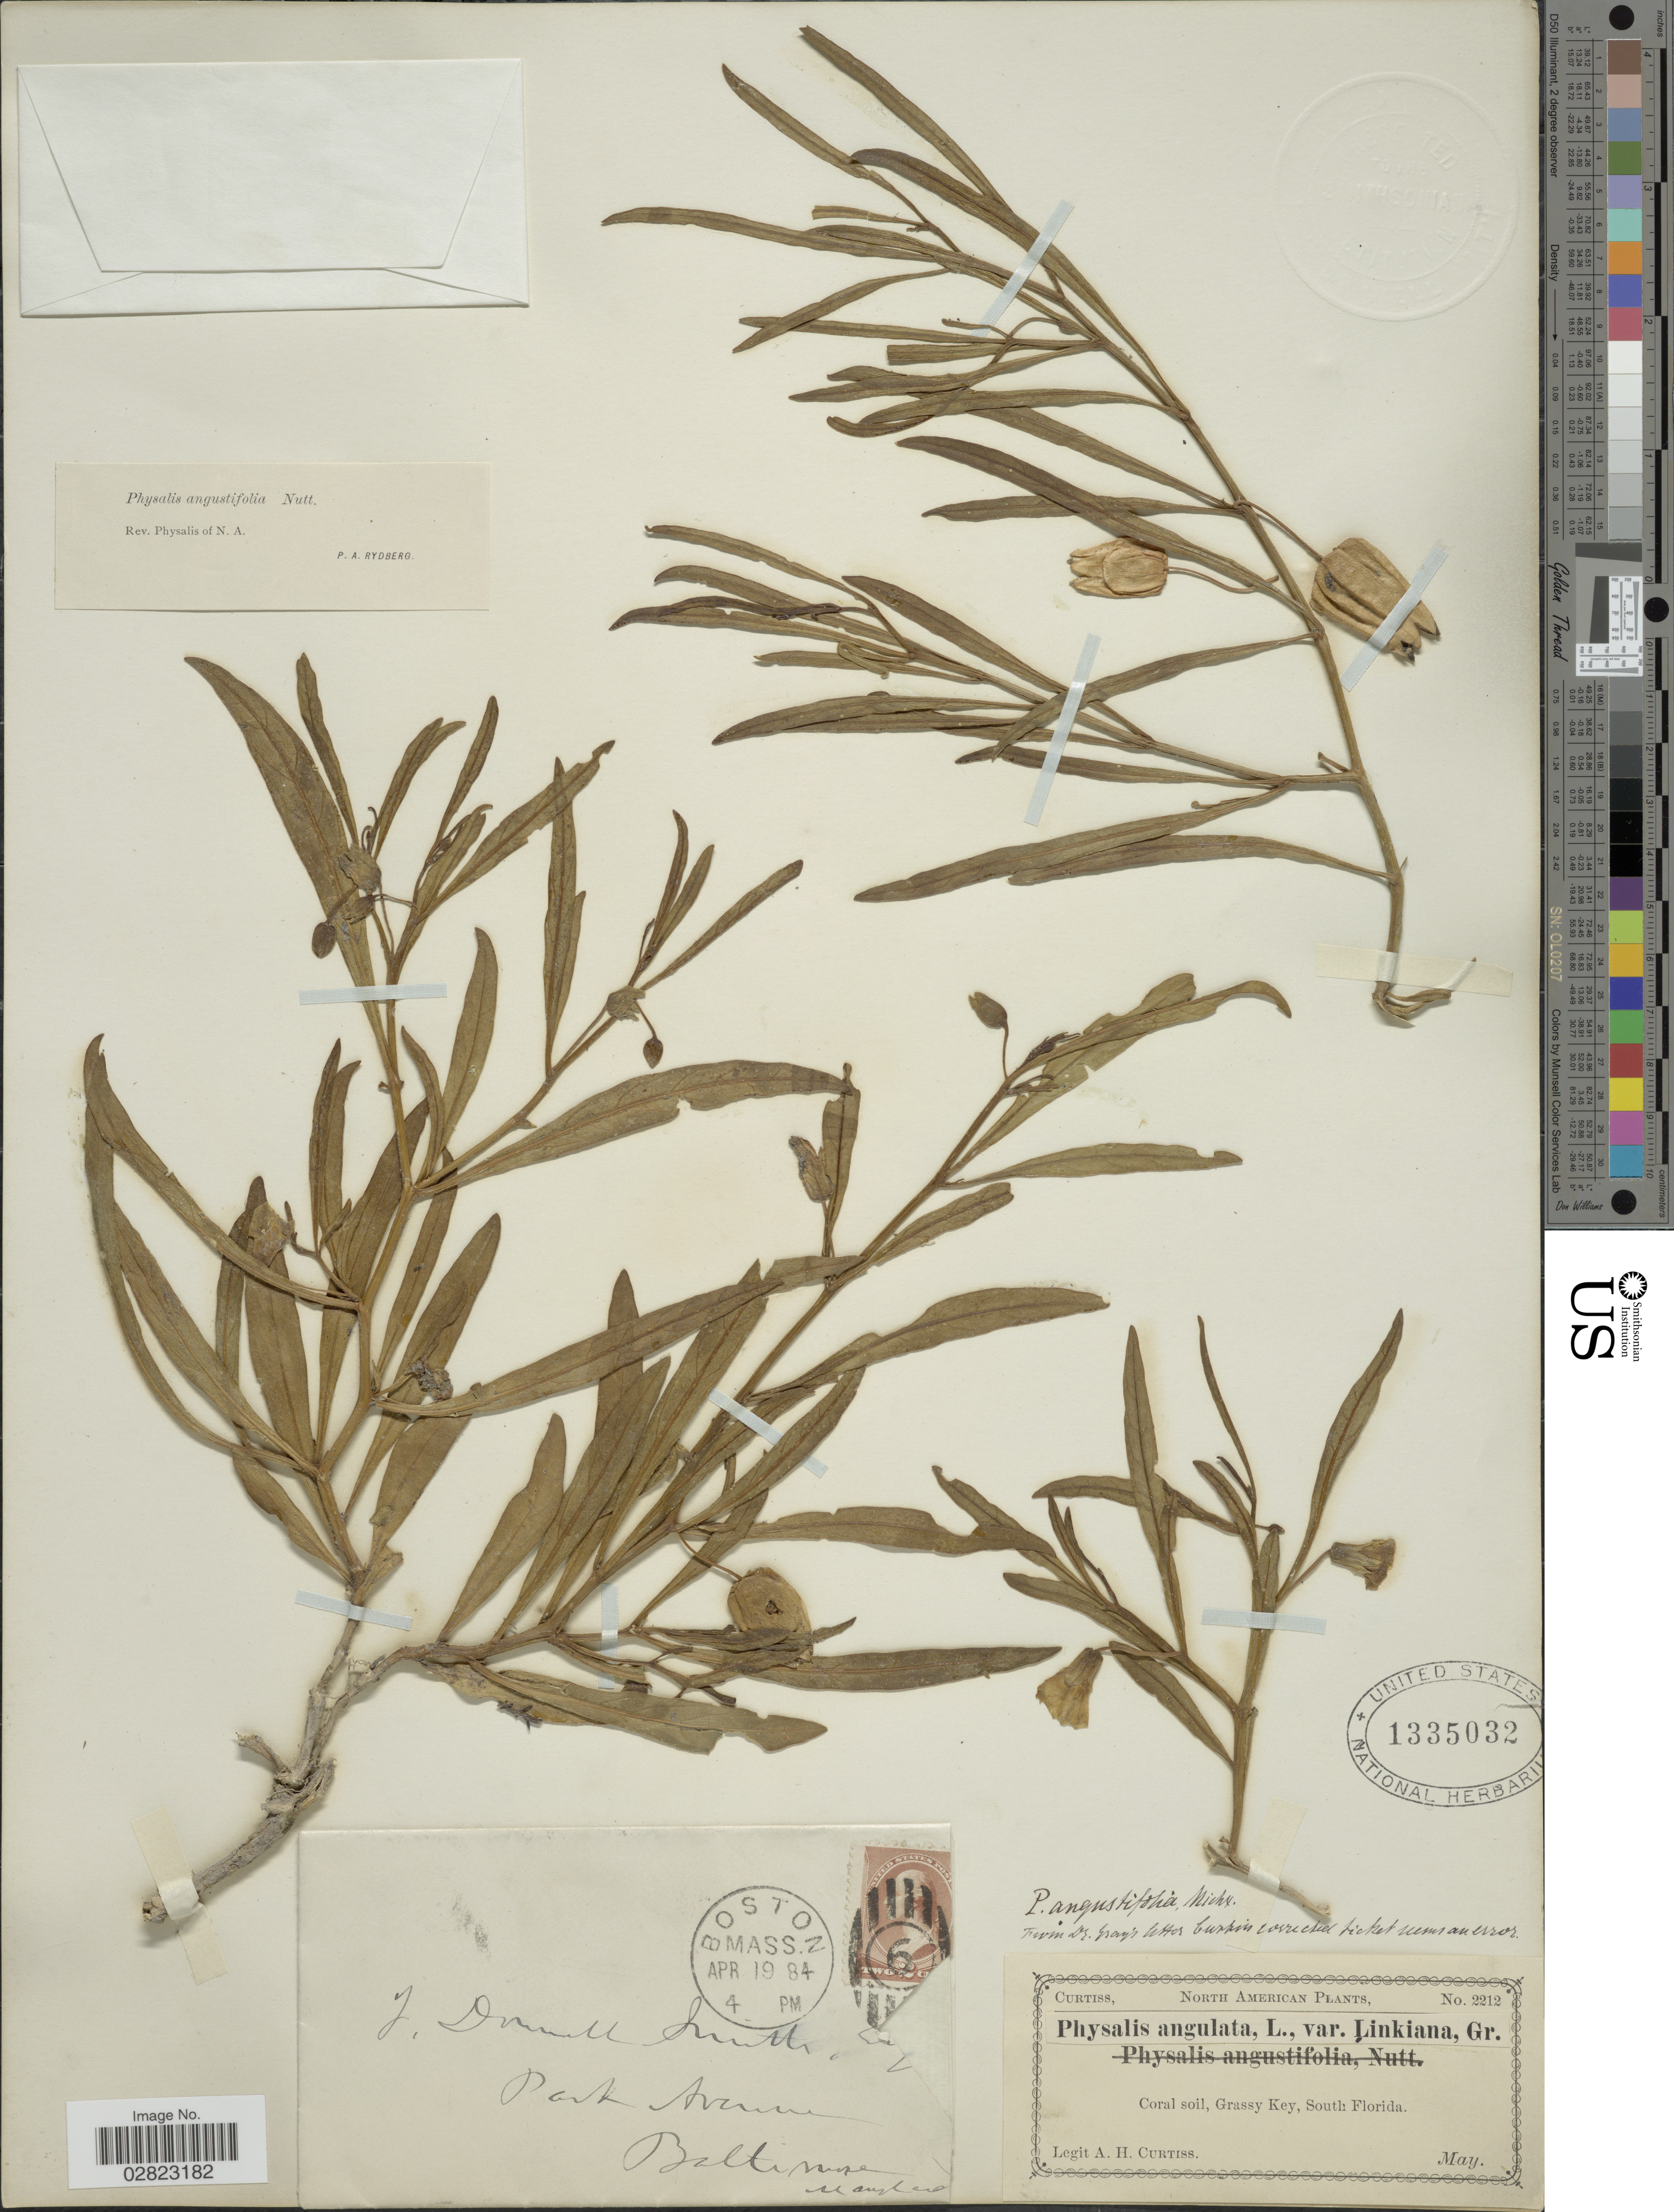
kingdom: Plantae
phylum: Tracheophyta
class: Magnoliopsida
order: Solanales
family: Solanaceae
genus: Physalis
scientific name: Physalis angustifolia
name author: Nutt.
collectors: J. Donnell Smith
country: United States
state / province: Maryland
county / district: Baltimore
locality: Park Avenue. Baltimore.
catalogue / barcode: US 1335032-2